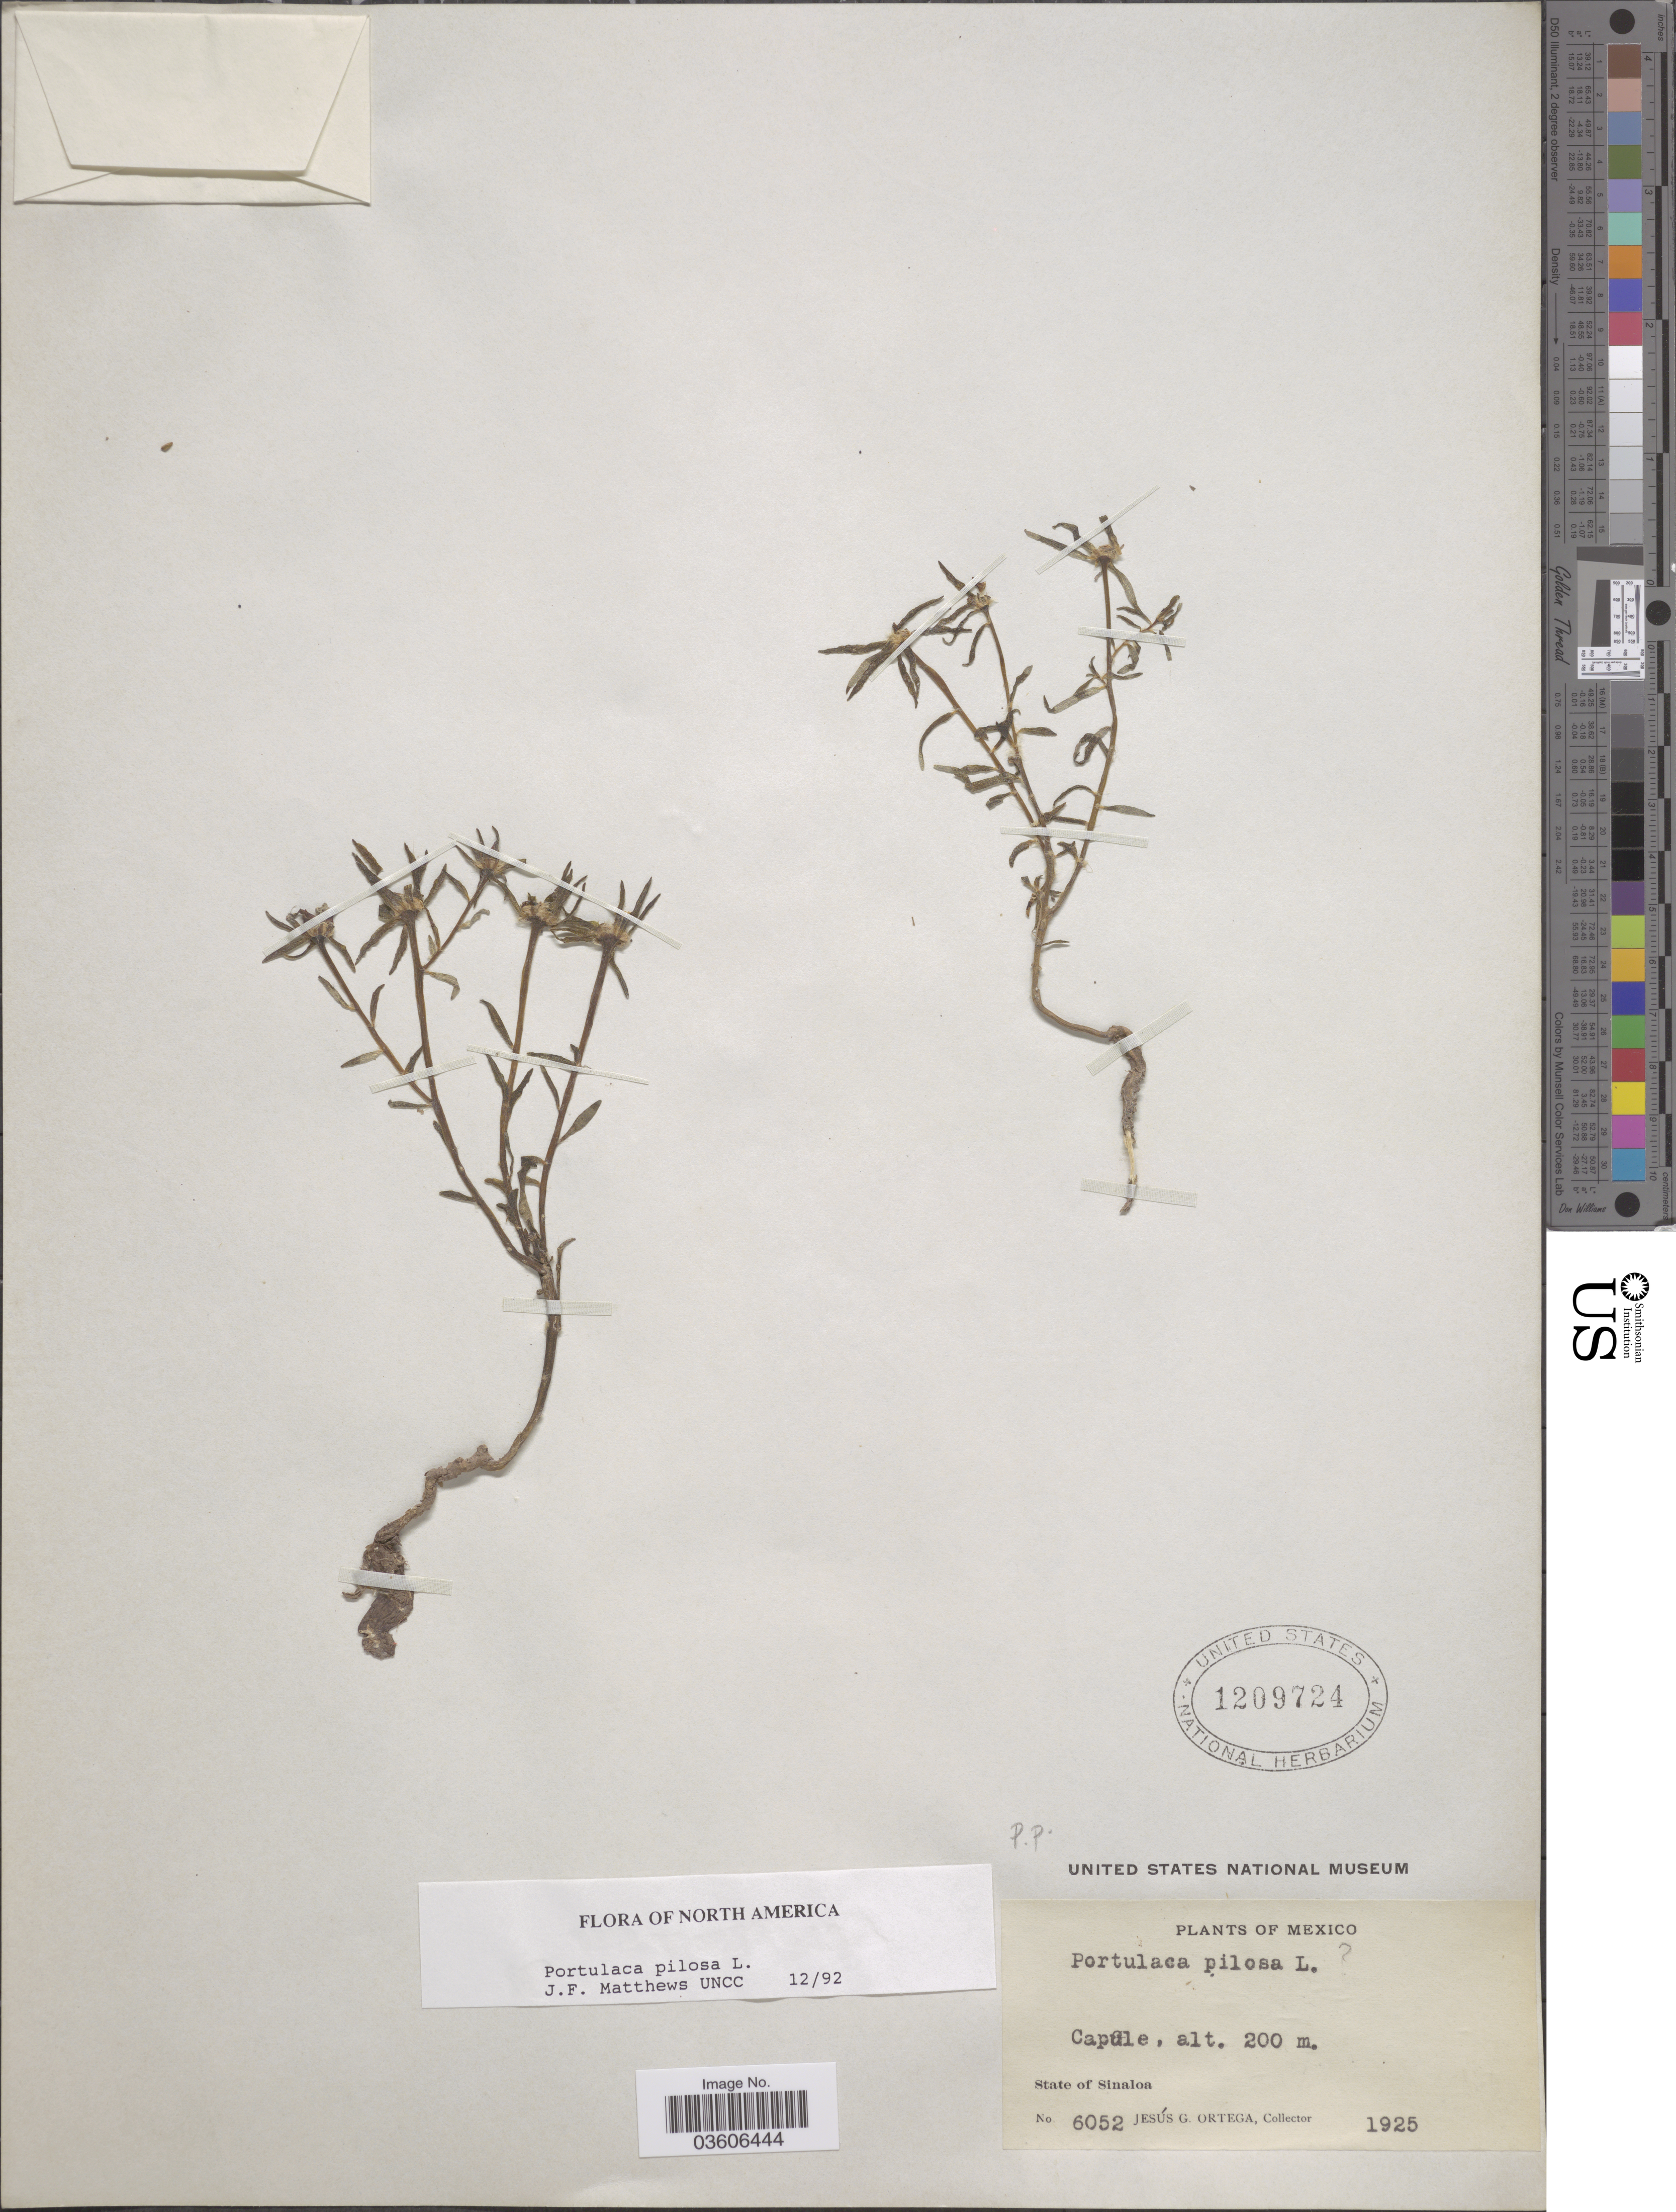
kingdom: Plantae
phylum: Tracheophyta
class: Magnoliopsida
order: Caryophyllales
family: Portulacaceae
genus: Portulaca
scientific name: Portulaca pilosa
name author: L.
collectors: J. Ortega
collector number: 6052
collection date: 1925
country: Mexico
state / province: Sinaloa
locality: Capule.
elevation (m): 200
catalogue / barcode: US 1209724